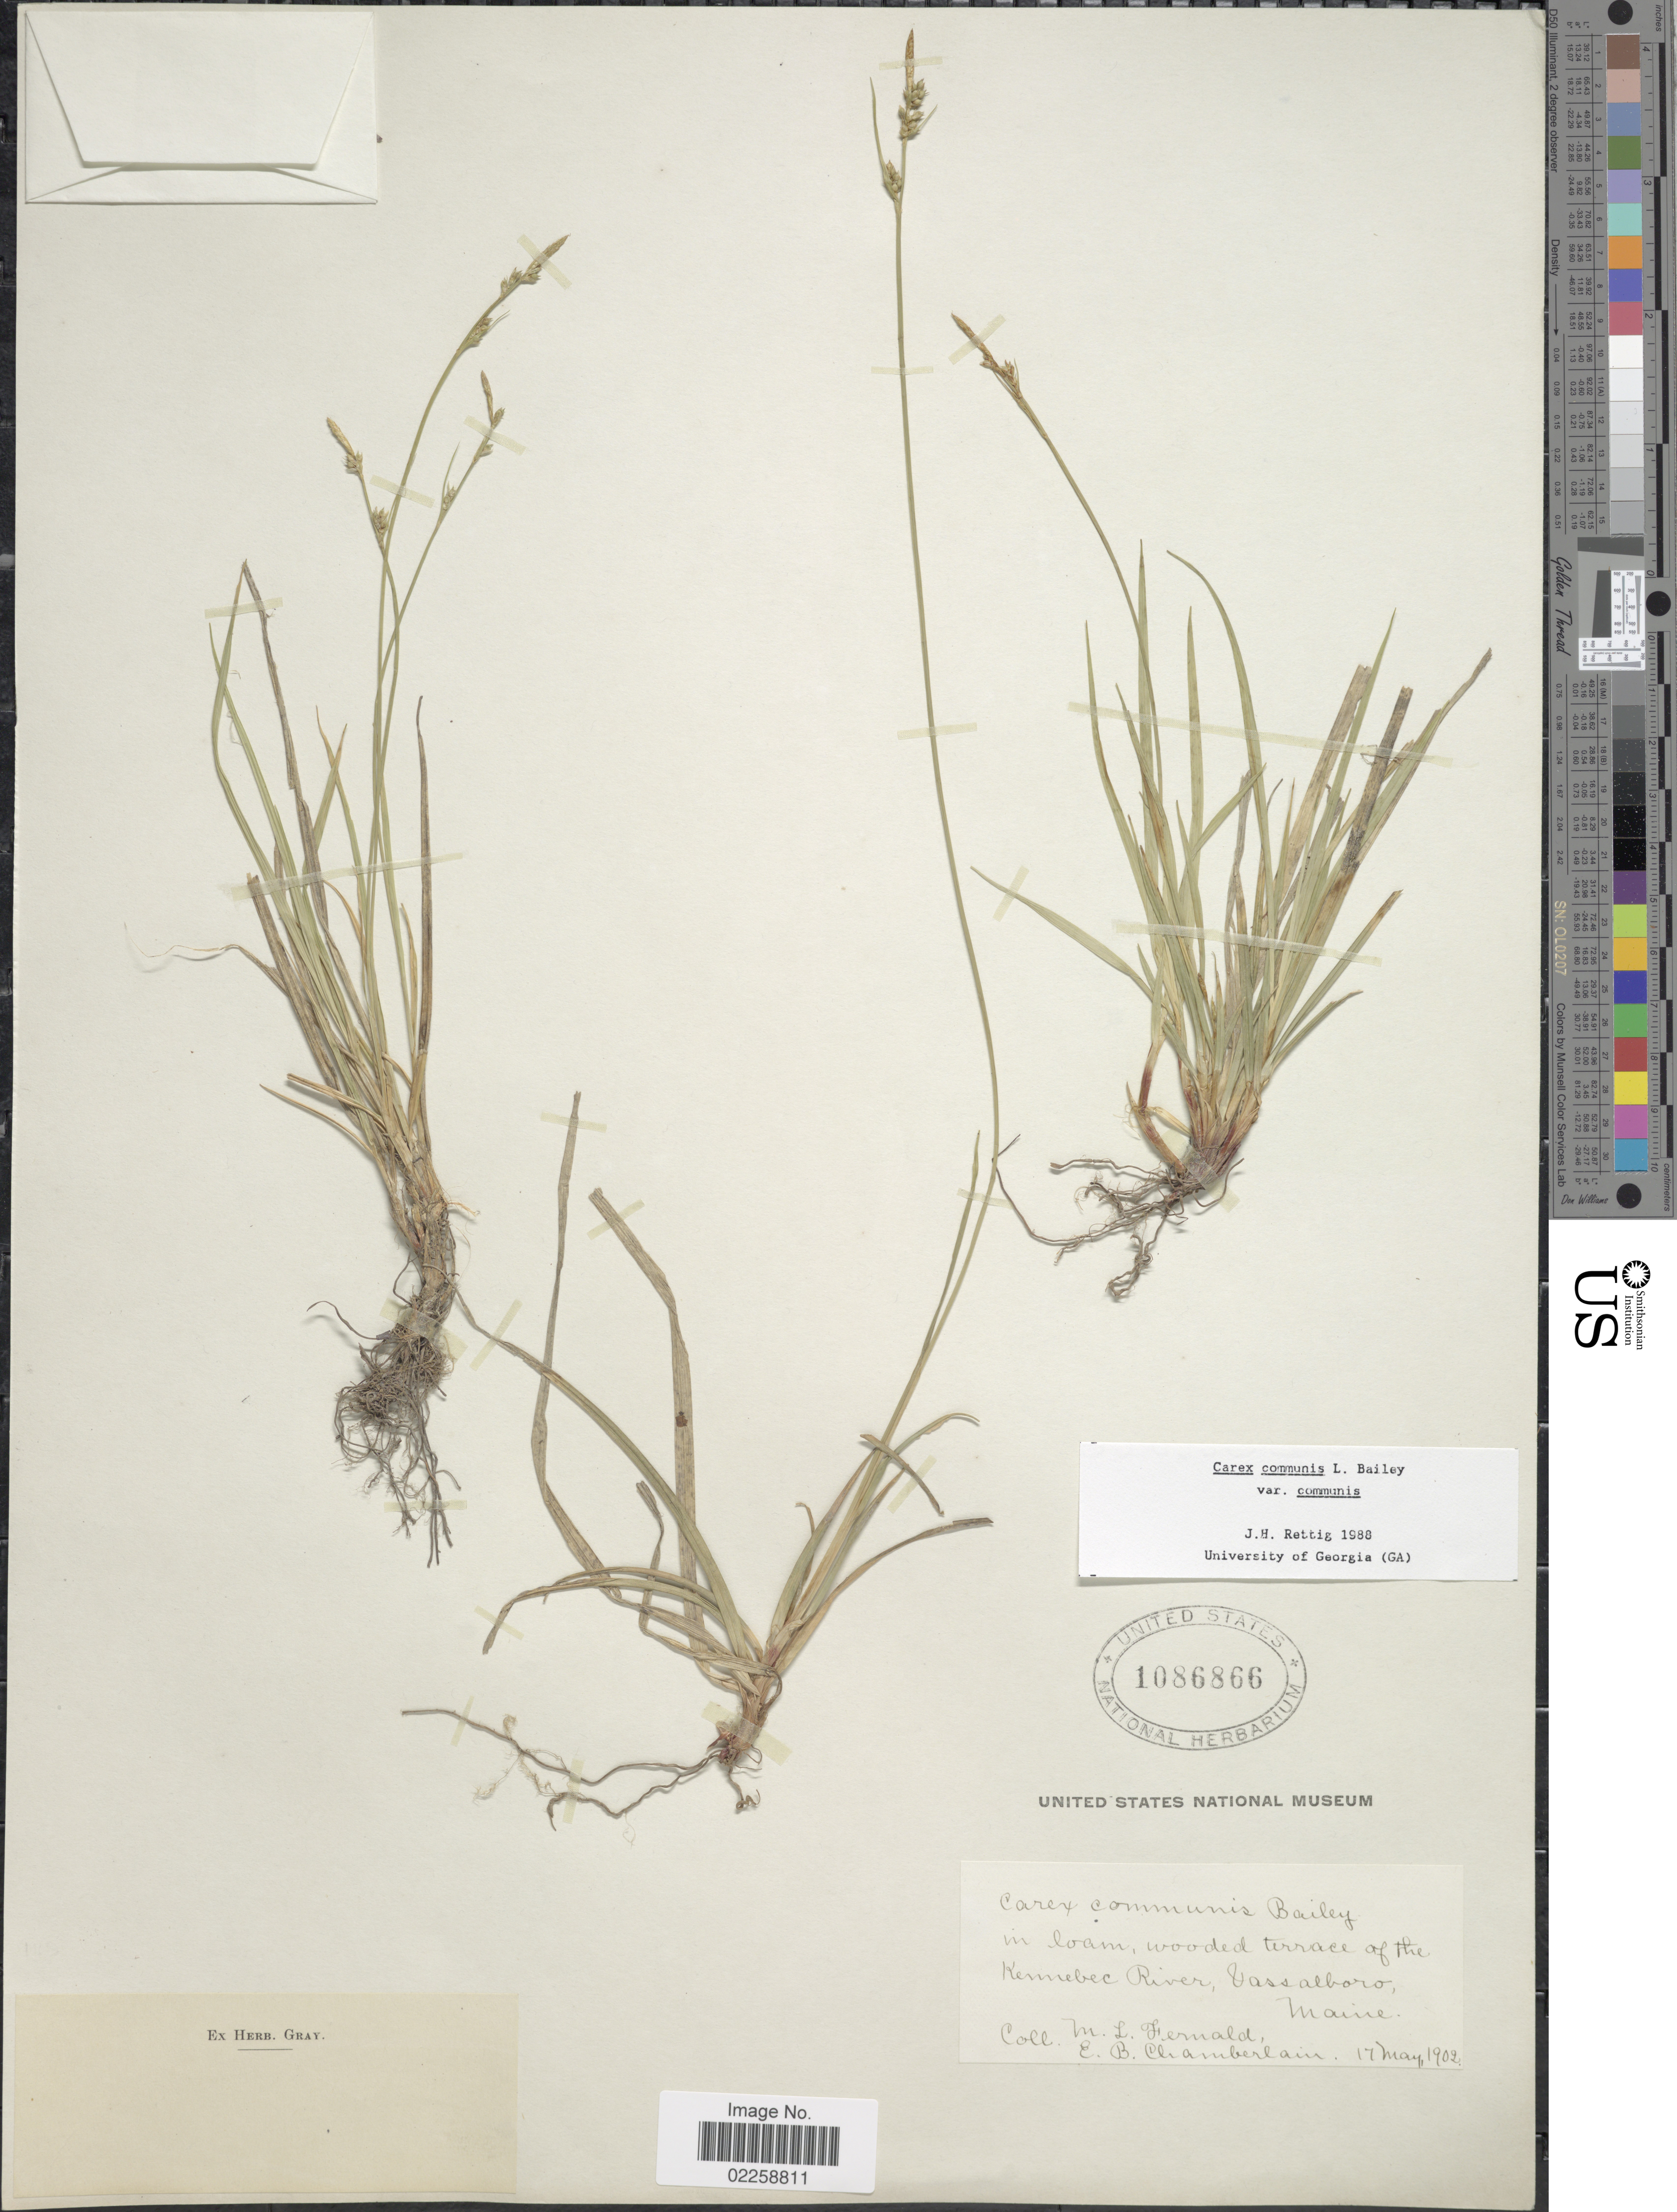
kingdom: Plantae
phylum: Tracheophyta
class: Liliopsida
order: Poales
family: Cyperaceae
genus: Carex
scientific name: Carex communis var. communis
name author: L.H. Bailey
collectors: M. L. Fernald & E. Chamberlain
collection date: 1902-05-17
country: United States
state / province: Maine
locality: Wooded terrace of the Kennebec River, Vassalboro, Maine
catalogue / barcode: US 1086866